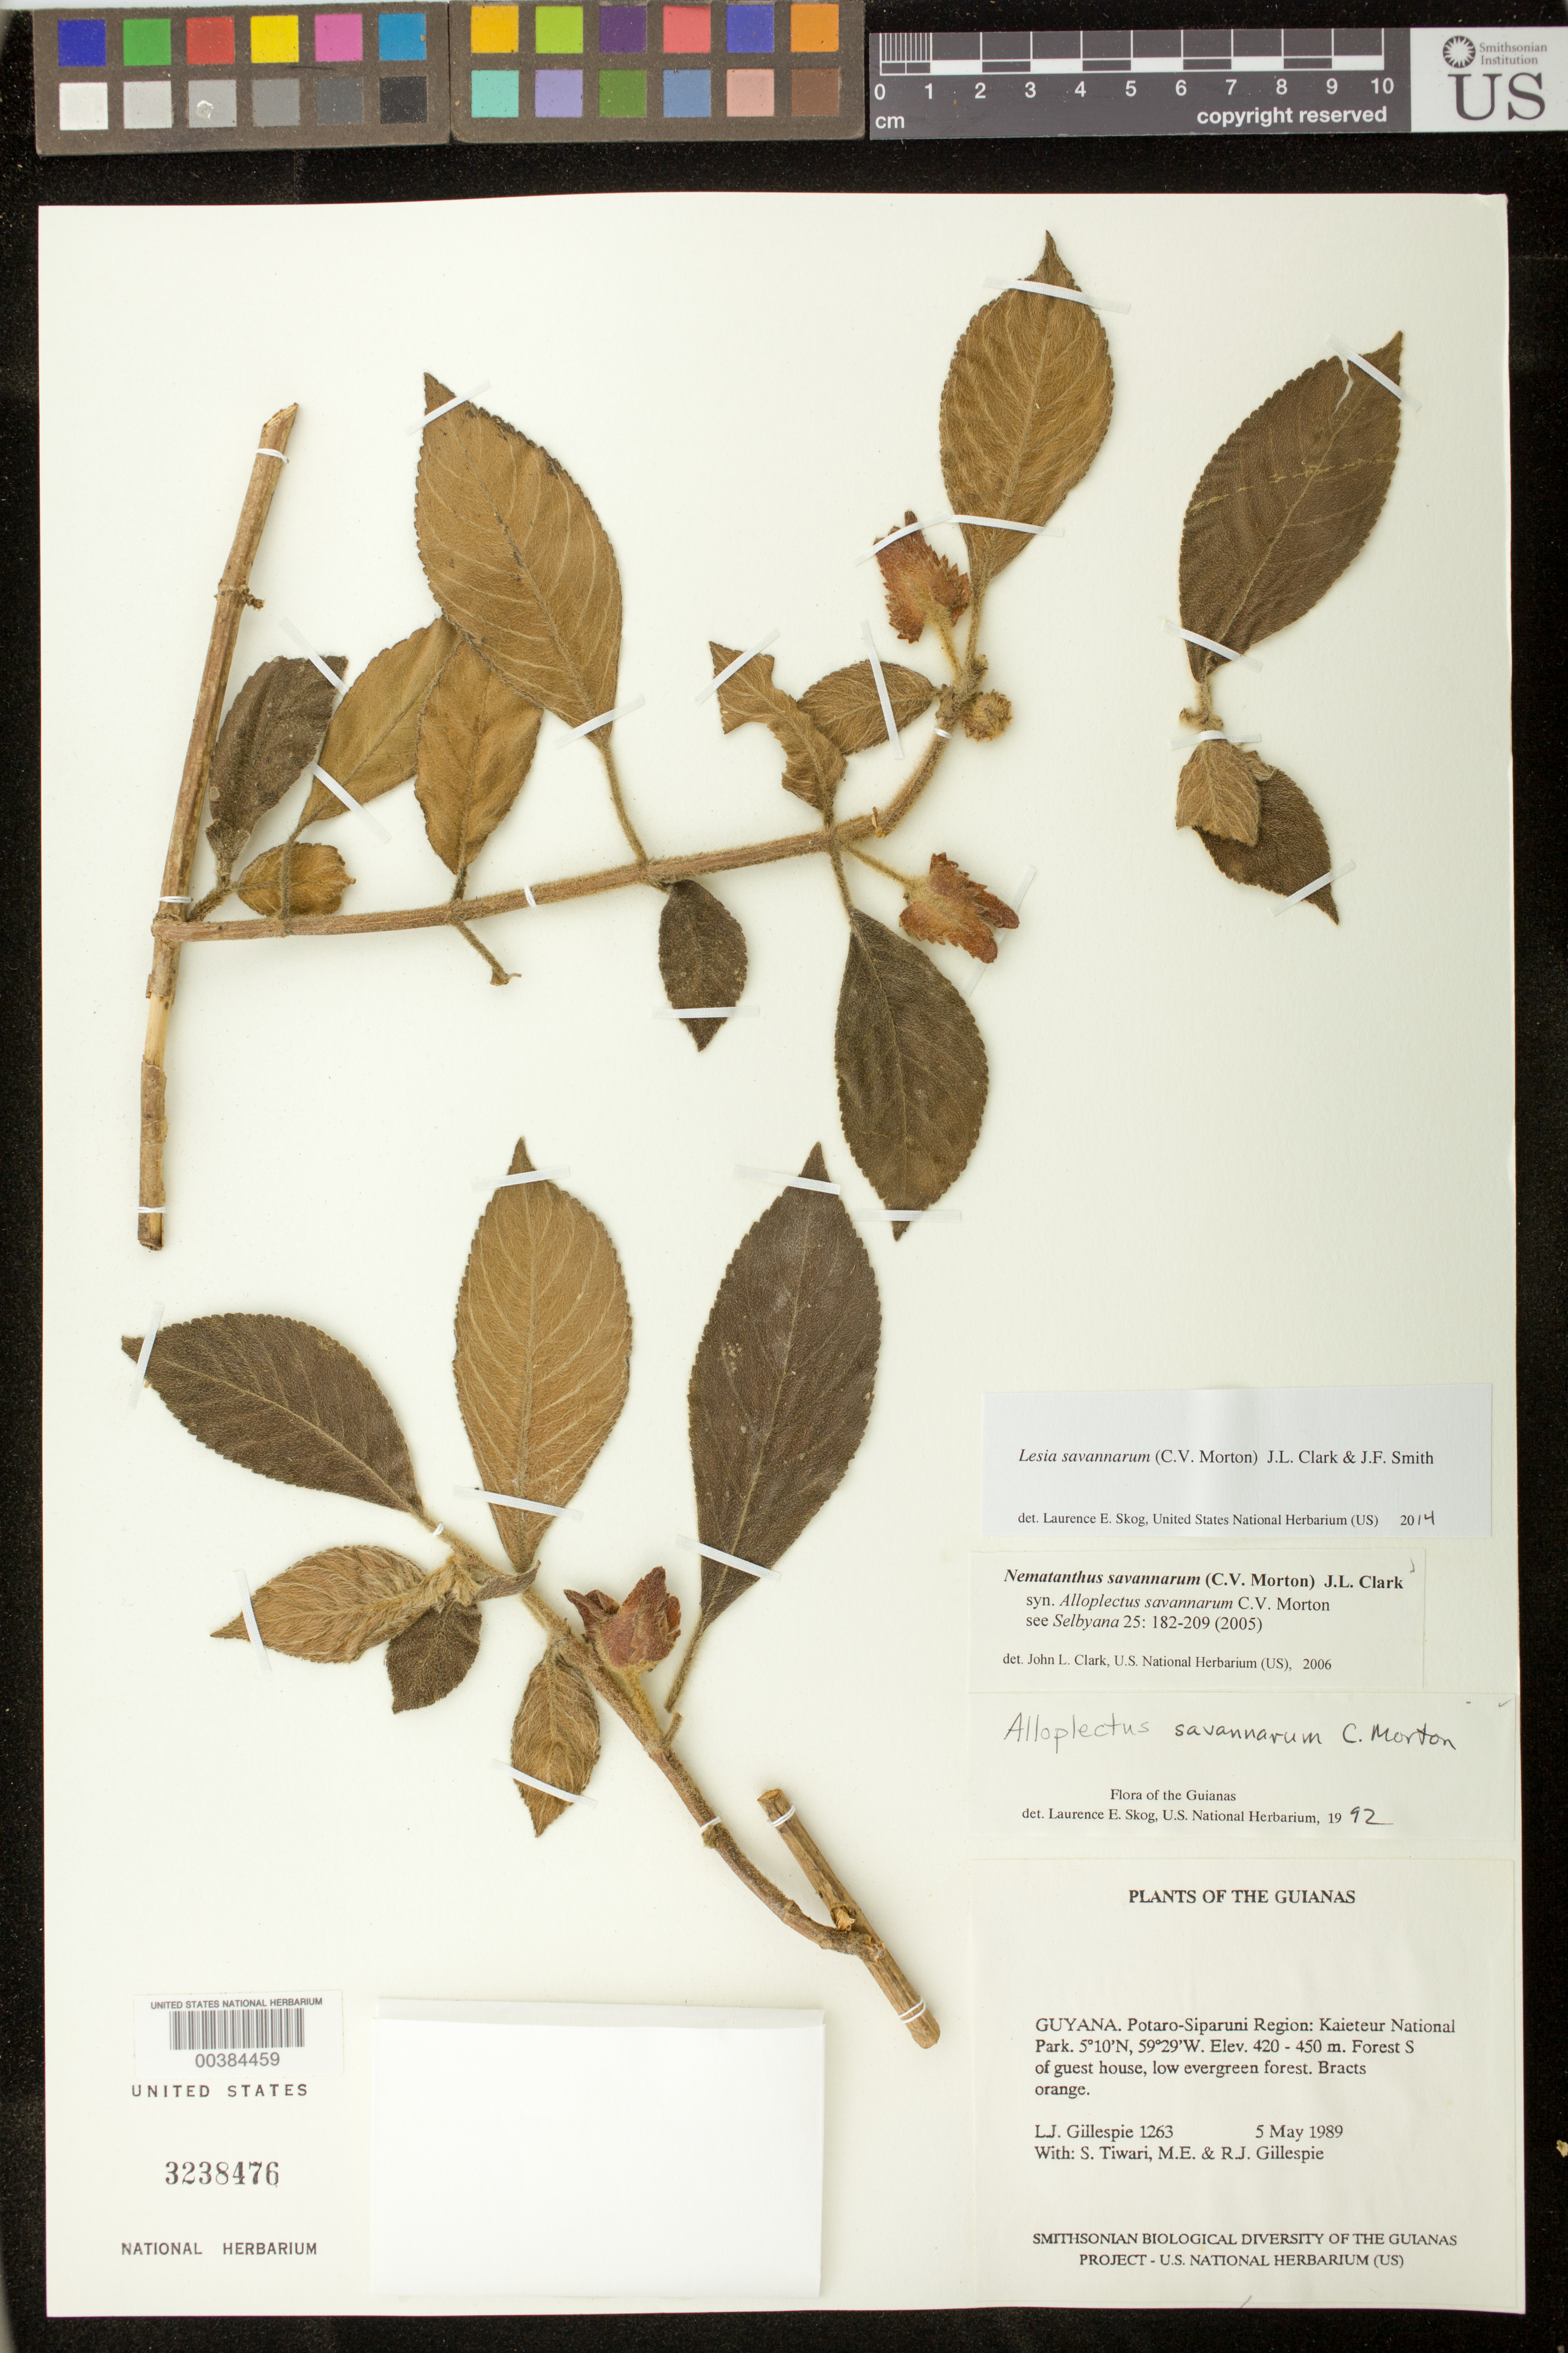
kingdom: Plantae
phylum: Tracheophyta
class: Magnoliopsida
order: Lamiales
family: Gesneriaceae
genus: Lesia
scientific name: Lesia savannarum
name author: (C.V. Morton) J.L. Clark & J.F. Sm.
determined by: Skog, Laurence E.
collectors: L. J. Gillespie, S. Tiwari, M. Gillespie & R. Gillespie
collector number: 1263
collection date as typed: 05 May 1989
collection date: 1989-05-05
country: Guyana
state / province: Potaro-Siparuni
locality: Kaieteur National Park; forest S of guest house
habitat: Low evergreen forest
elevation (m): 420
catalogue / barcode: US 3238476